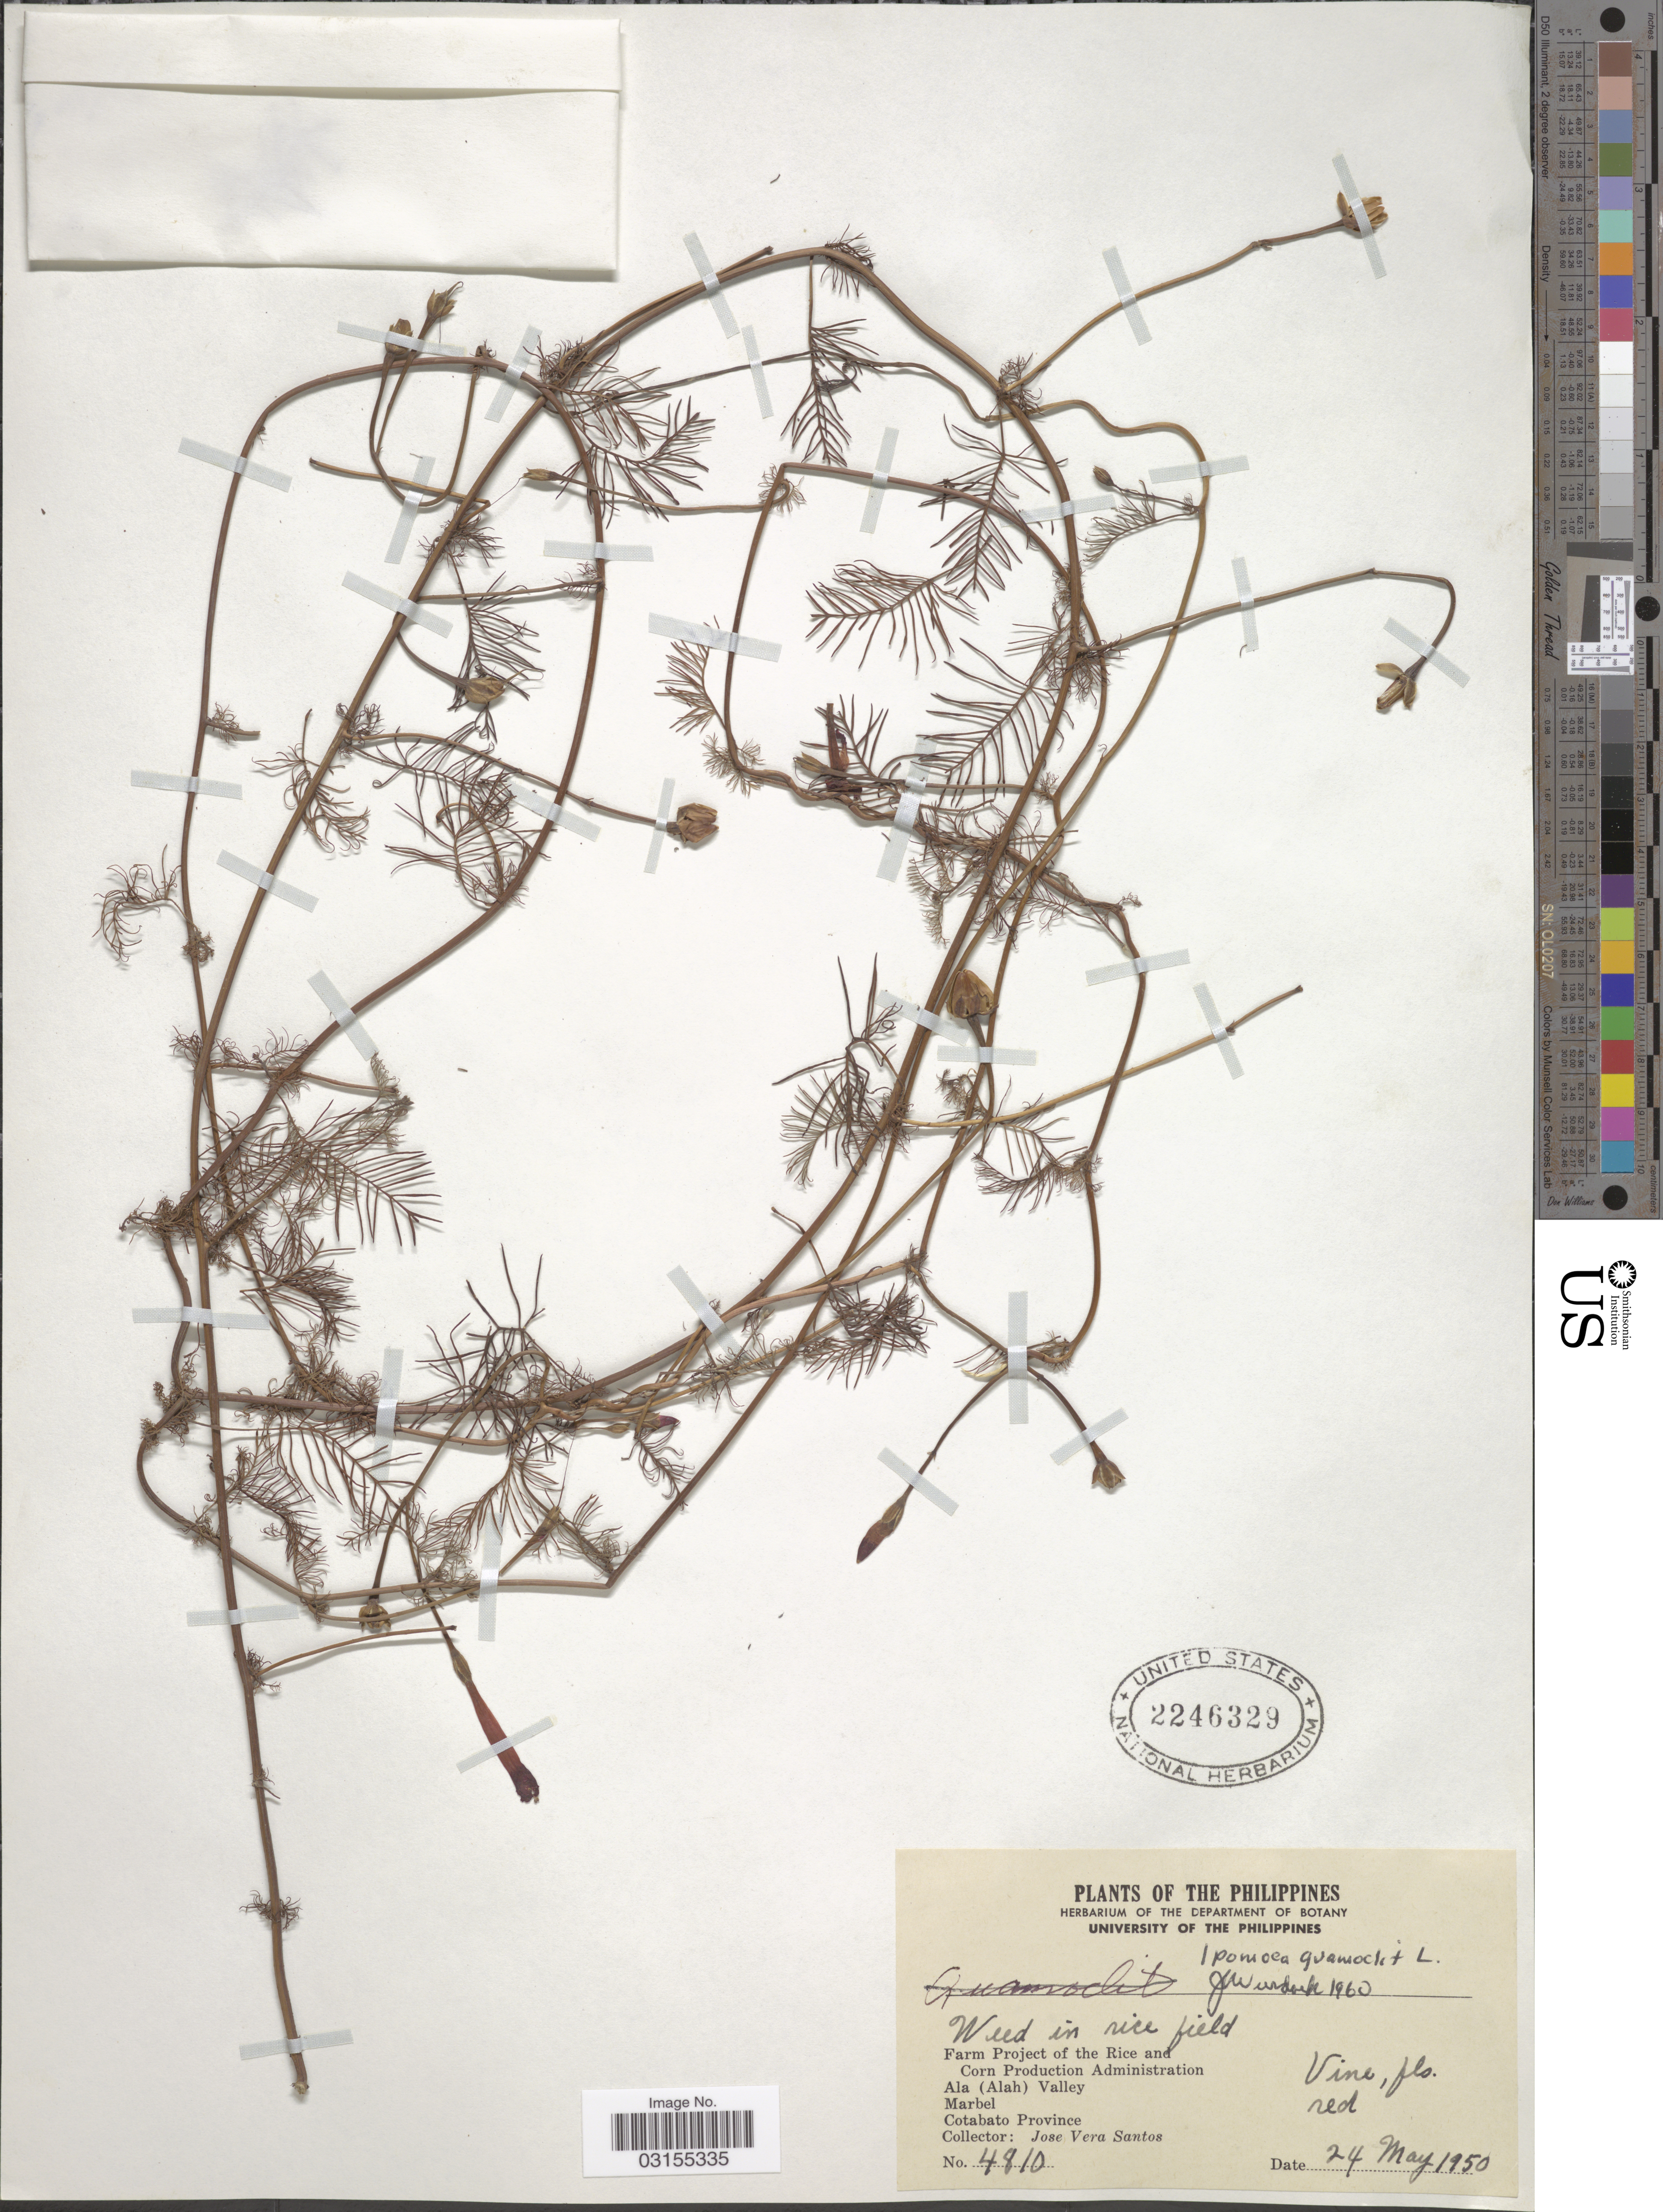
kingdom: Plantae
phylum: Tracheophyta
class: Magnoliopsida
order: Solanales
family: Convolvulaceae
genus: Ipomoea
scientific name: Ipomoea quamoclit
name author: L.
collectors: J. V. Santos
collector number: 4810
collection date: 1950-05-24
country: Philippines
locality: Farm Project of the Rice and Corn Production Administratio Ala (Alah) Valley Marbel Cotabato Province.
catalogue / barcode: US 2246329